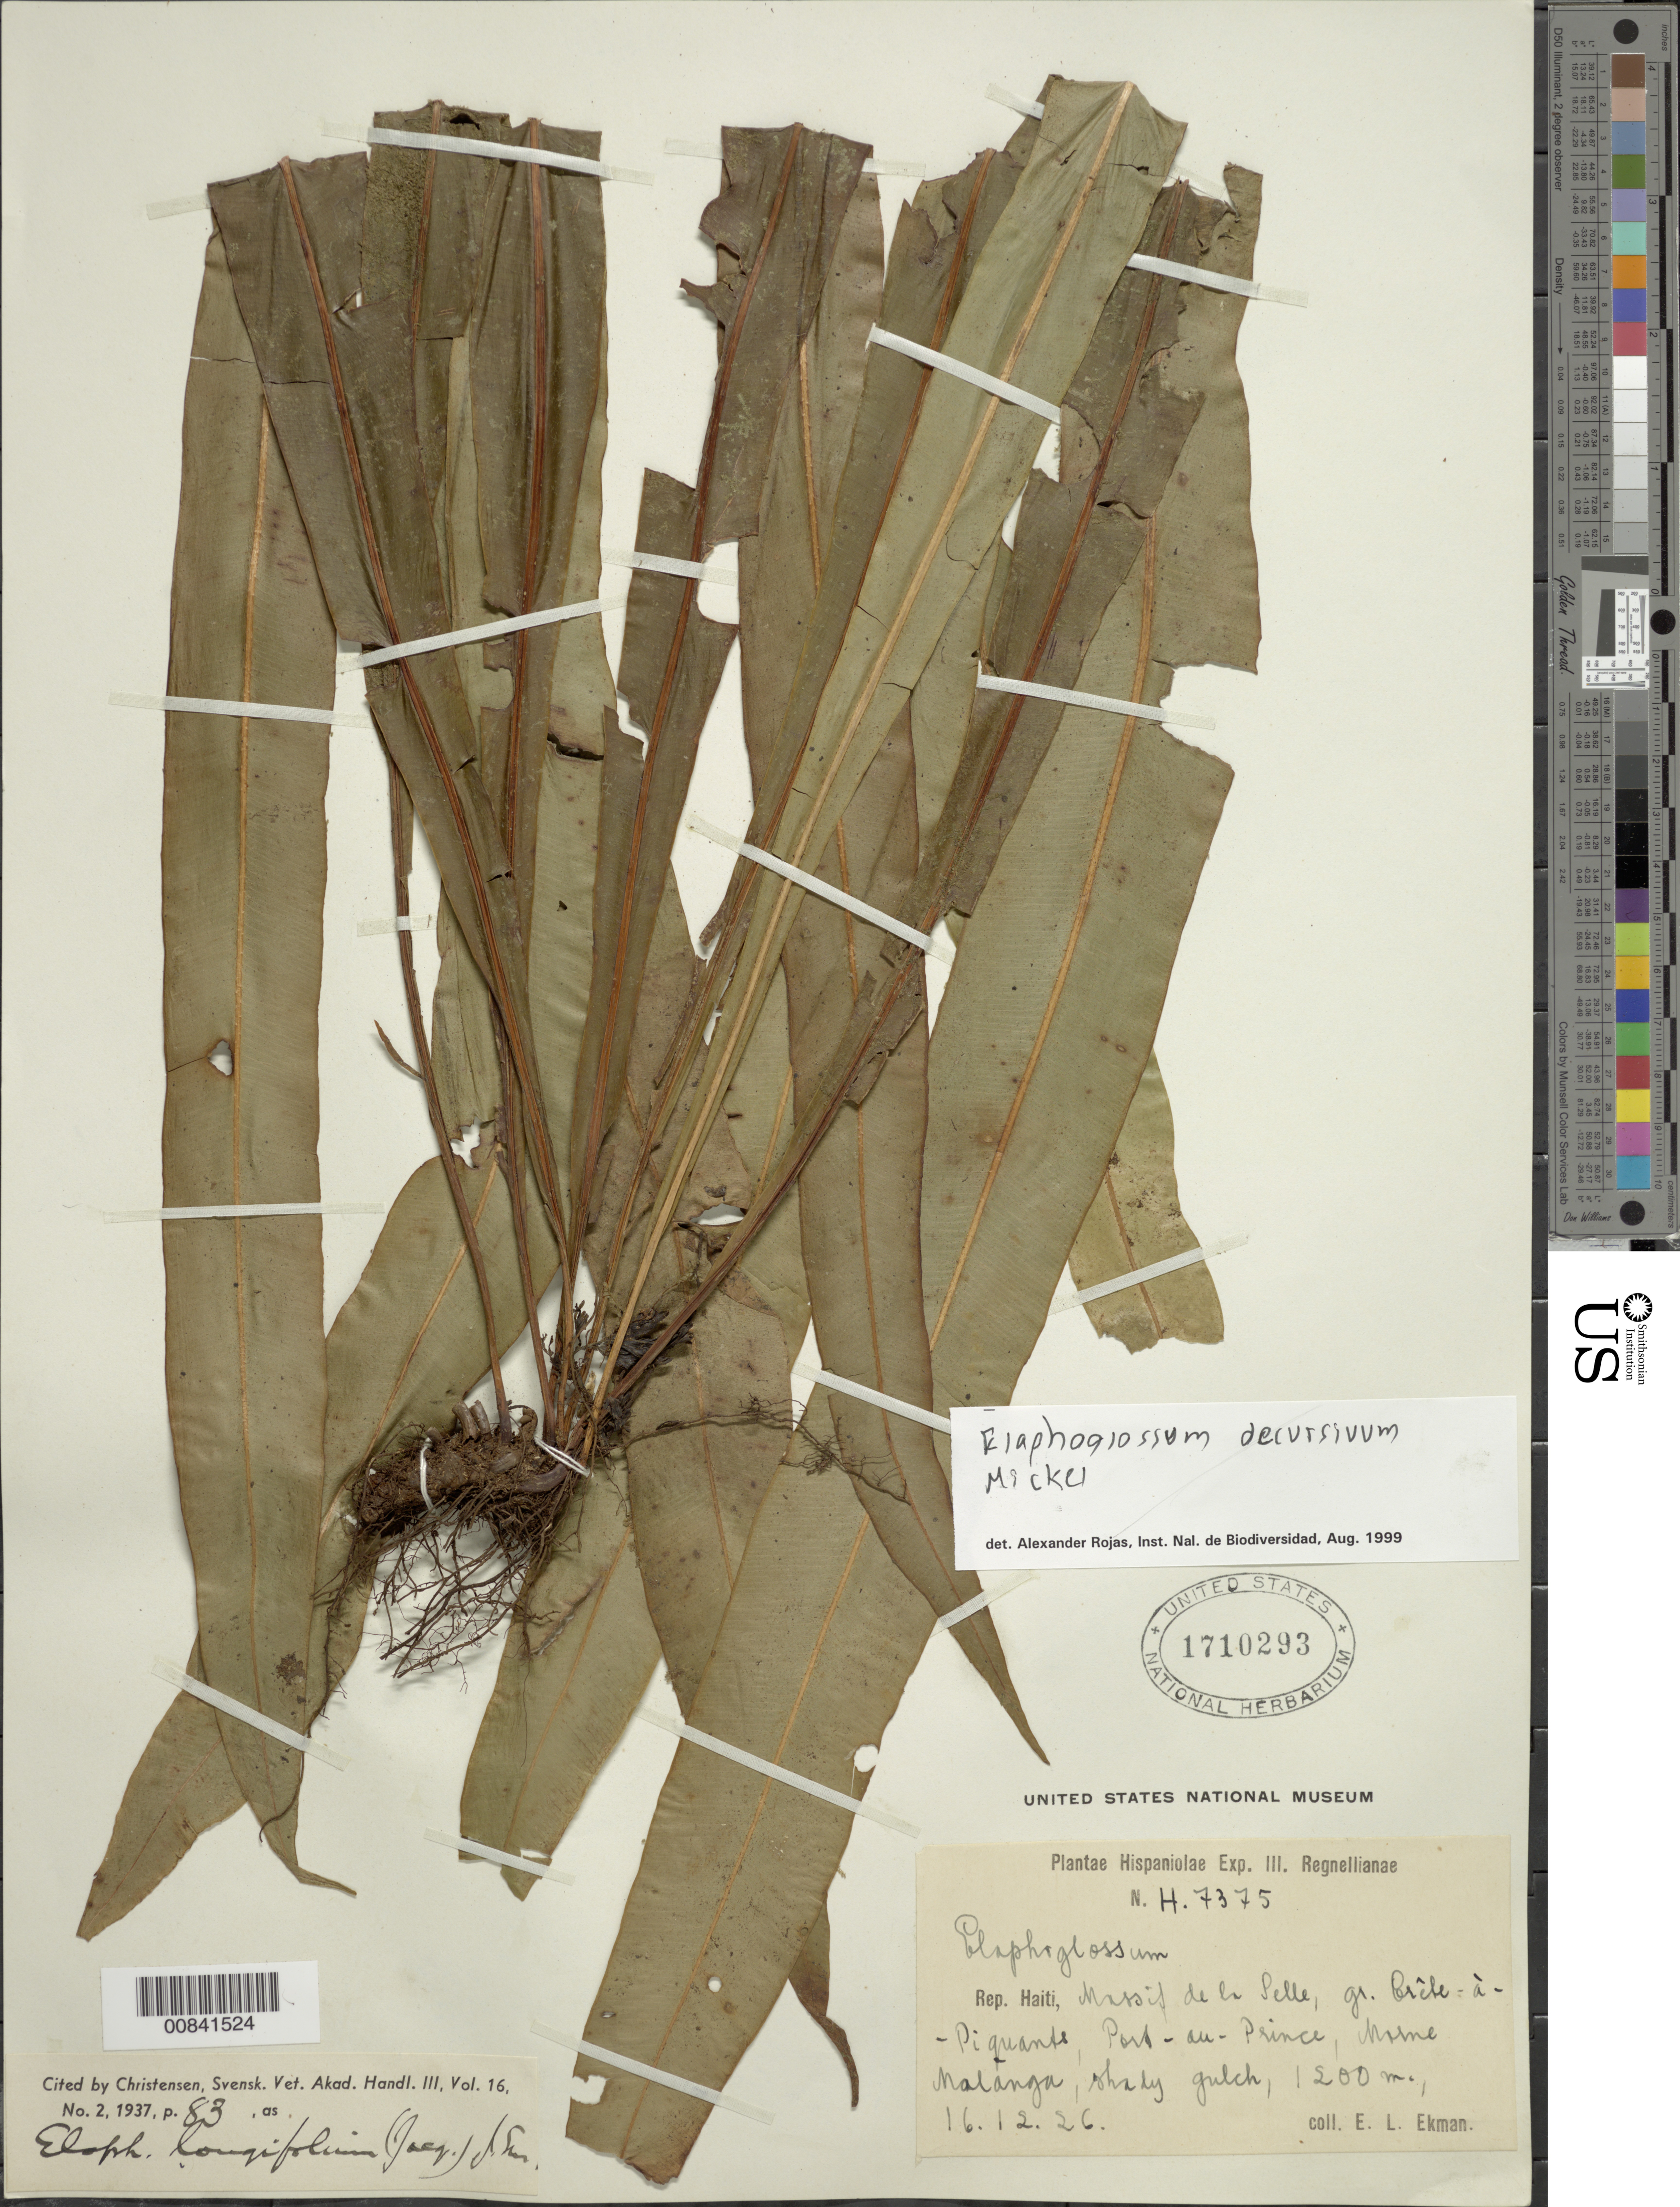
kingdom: Plantae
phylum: Tracheophyta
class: Polypodiopsida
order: Polypodiales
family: Dryopteridaceae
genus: Elaphoglossum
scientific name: Elaphoglossum decursivum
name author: Mickel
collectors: E. L. Ekman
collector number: H 7375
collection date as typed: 16 Dec 1926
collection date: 1926-12-16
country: Haiti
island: Hispaniola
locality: Massif de la Selle, gr. Crête-à-Piquants, Port au Prince, Morne Malanga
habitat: Shady gulch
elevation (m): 1200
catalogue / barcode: US 1710293